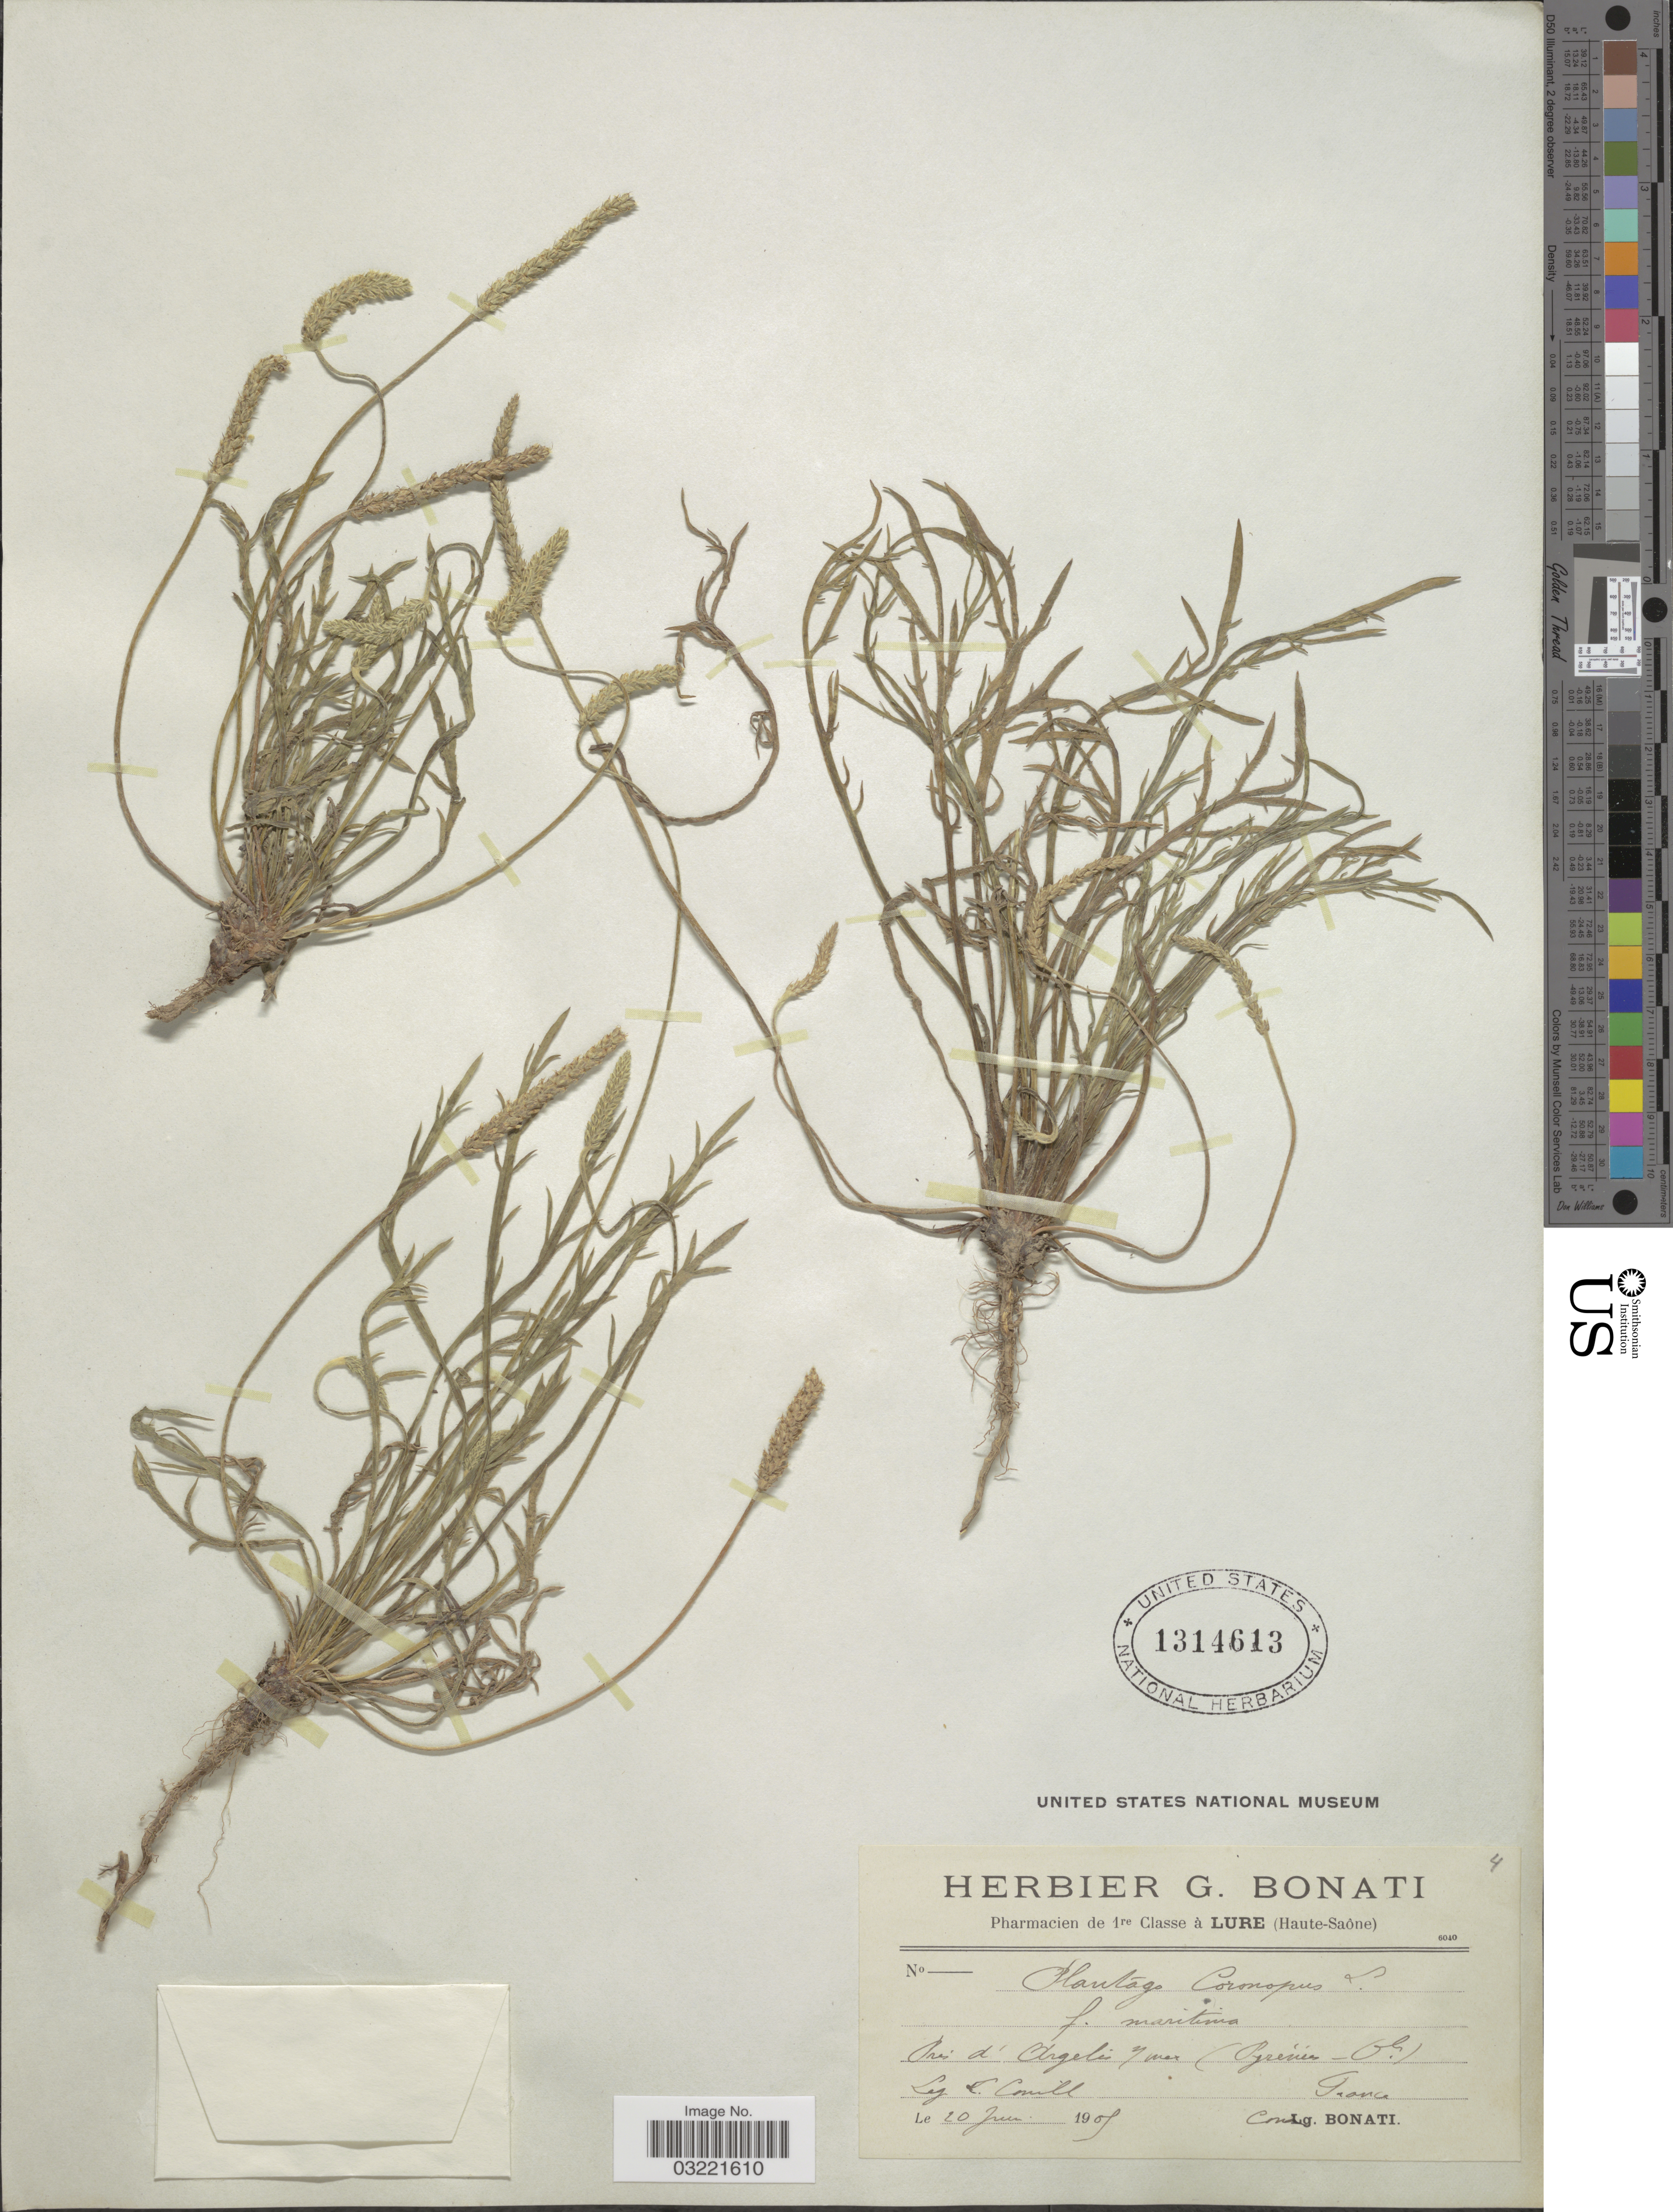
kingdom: Plantae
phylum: Tracheophyta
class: Magnoliopsida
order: Lamiales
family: Plantaginaceae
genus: Plantago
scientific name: Plantago coronopus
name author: L.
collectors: Conill, L.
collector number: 4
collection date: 1905-06-20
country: France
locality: Prés d'Argeles s/ Mer (Pyrénées -O).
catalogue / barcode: US 1314613